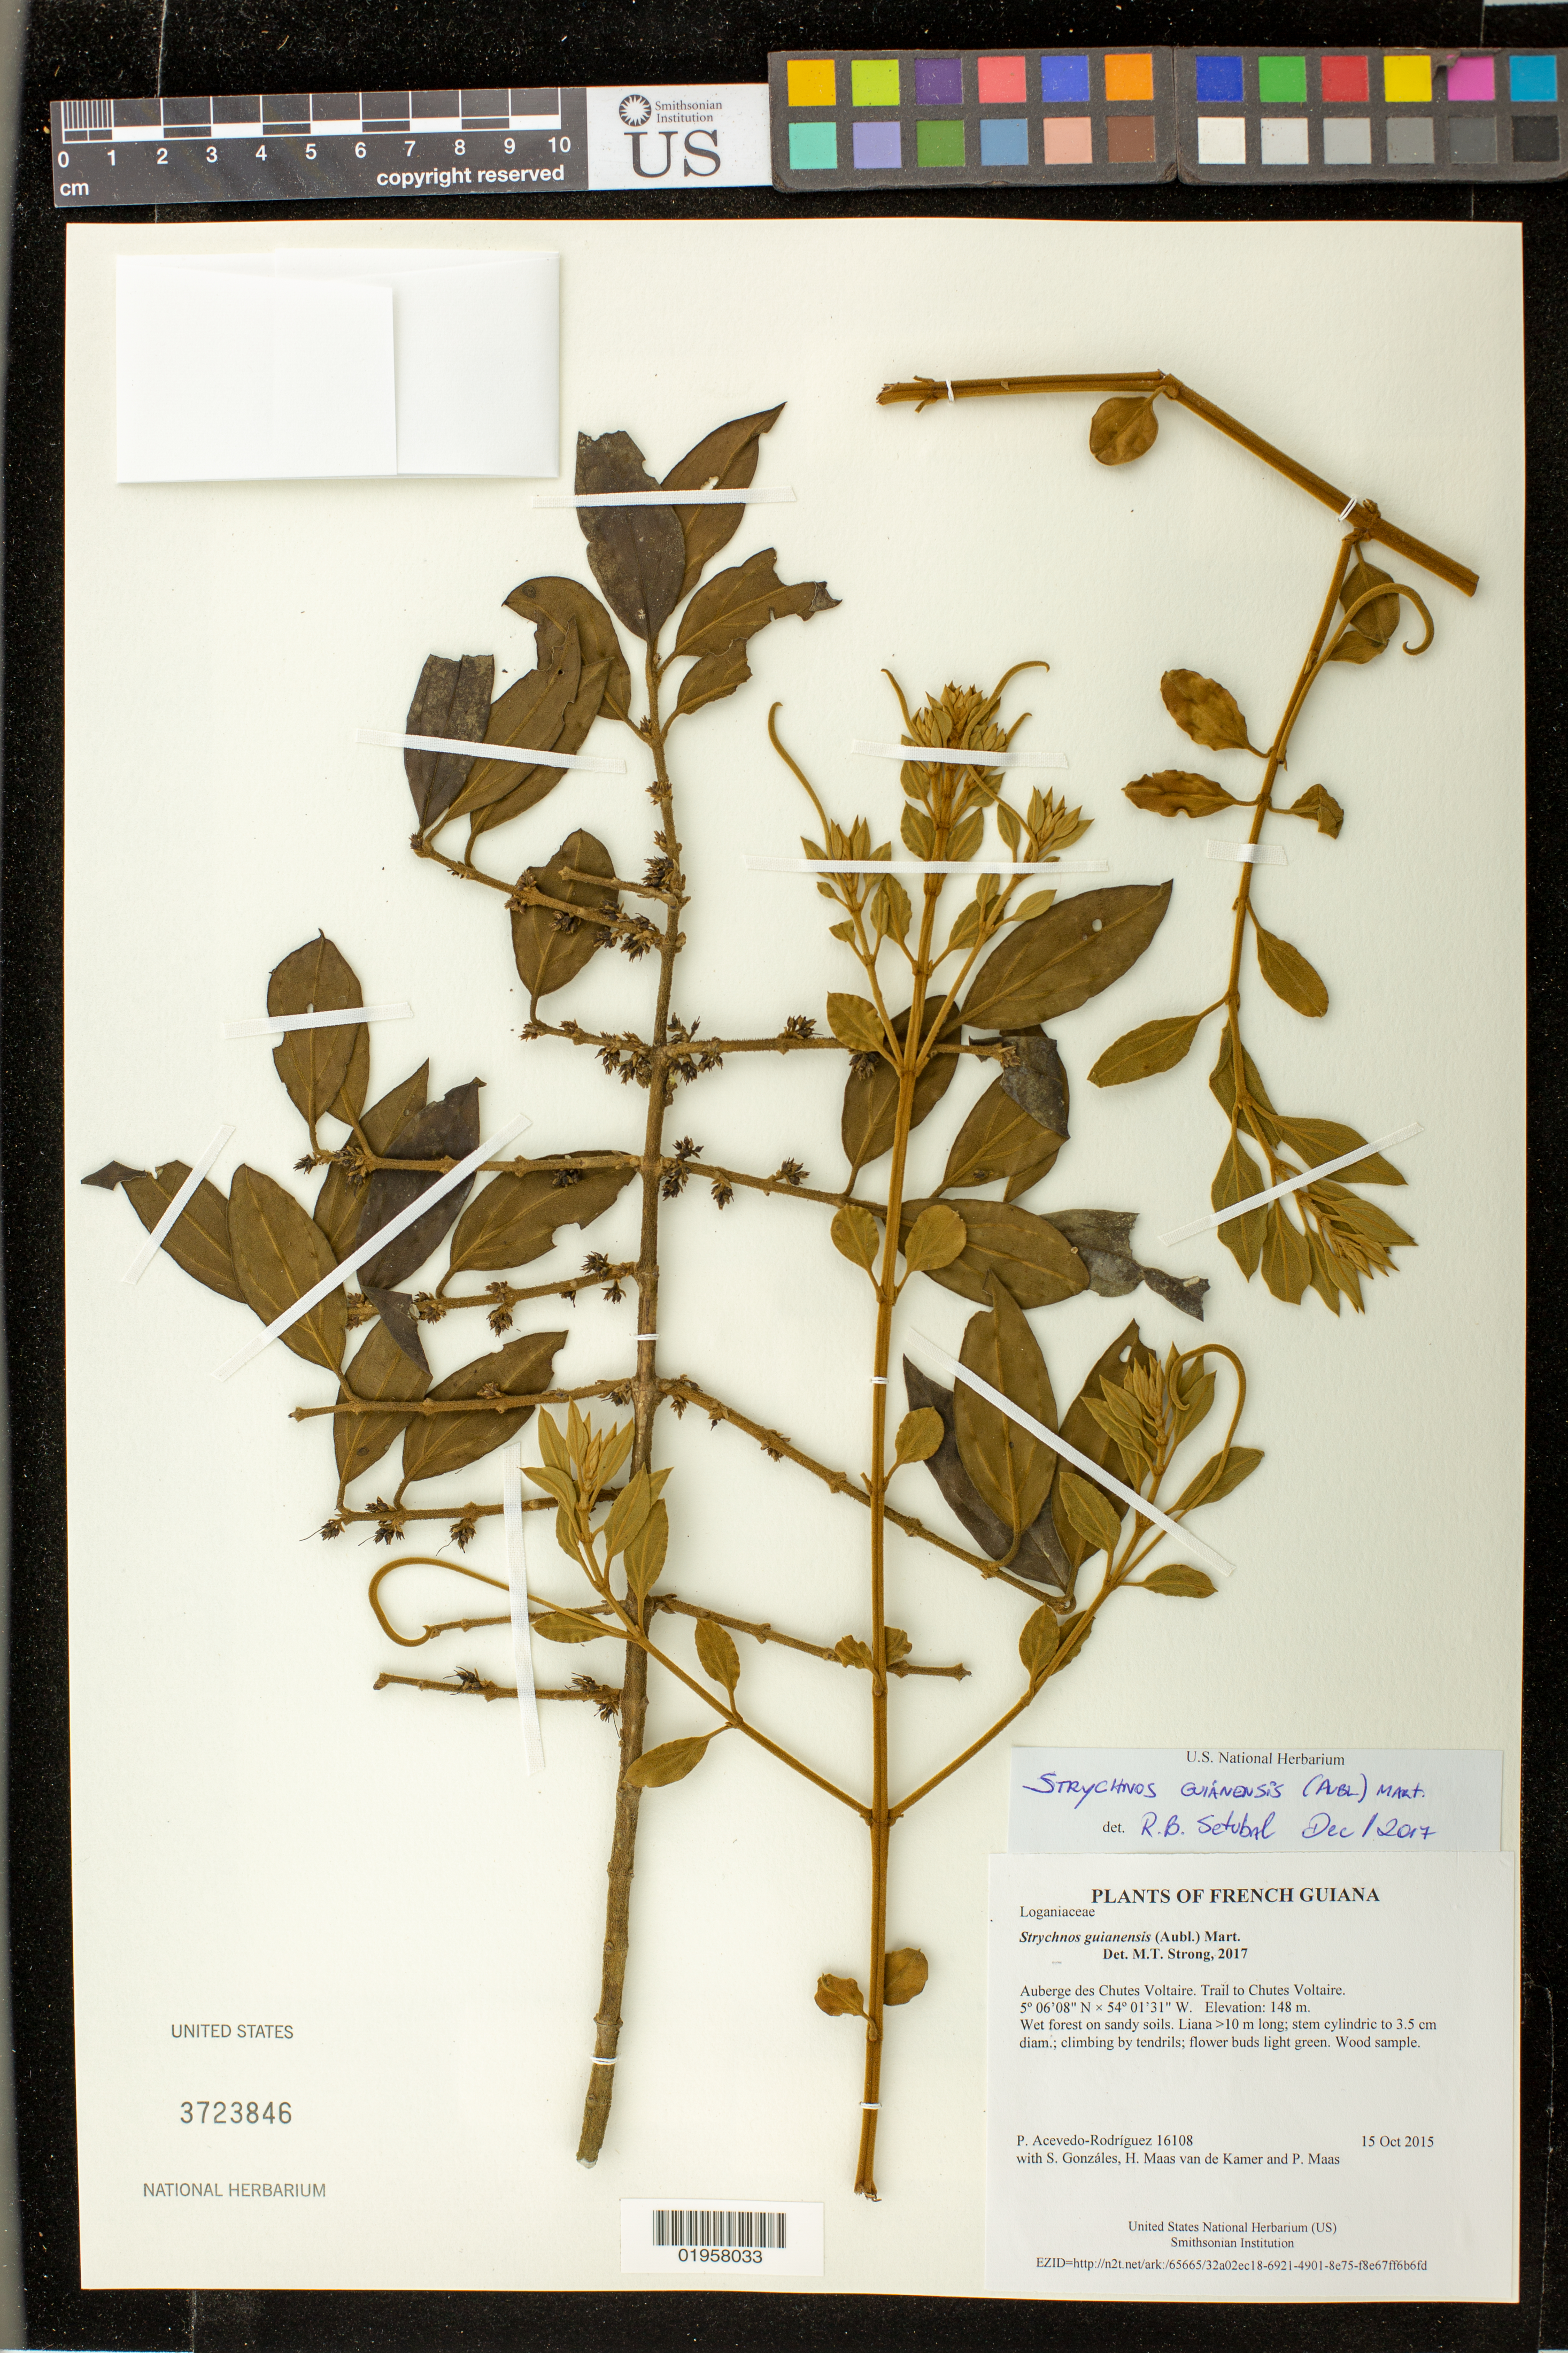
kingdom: Plantae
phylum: Tracheophyta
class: Magnoliopsida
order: Gentianales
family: Loganiaceae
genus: Strychnos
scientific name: Strychnos guianensis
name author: (Aubl.) Mart.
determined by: Strong, M. T., (US), Smithsonian Institution - National Museum of Natural History (UNITED STATES)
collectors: P. Acevedo-Rodr., S. Gonzáles, H. Maas van de Kamer & P. Maas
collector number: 16108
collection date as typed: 15 October 2015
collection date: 2015-10-15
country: French Guiana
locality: Auberge des Chutes Voltaire. Trail to Chutes Voltaire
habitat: Wet forest on sandy soils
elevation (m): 148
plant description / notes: US, NY, MO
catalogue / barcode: US 3723846